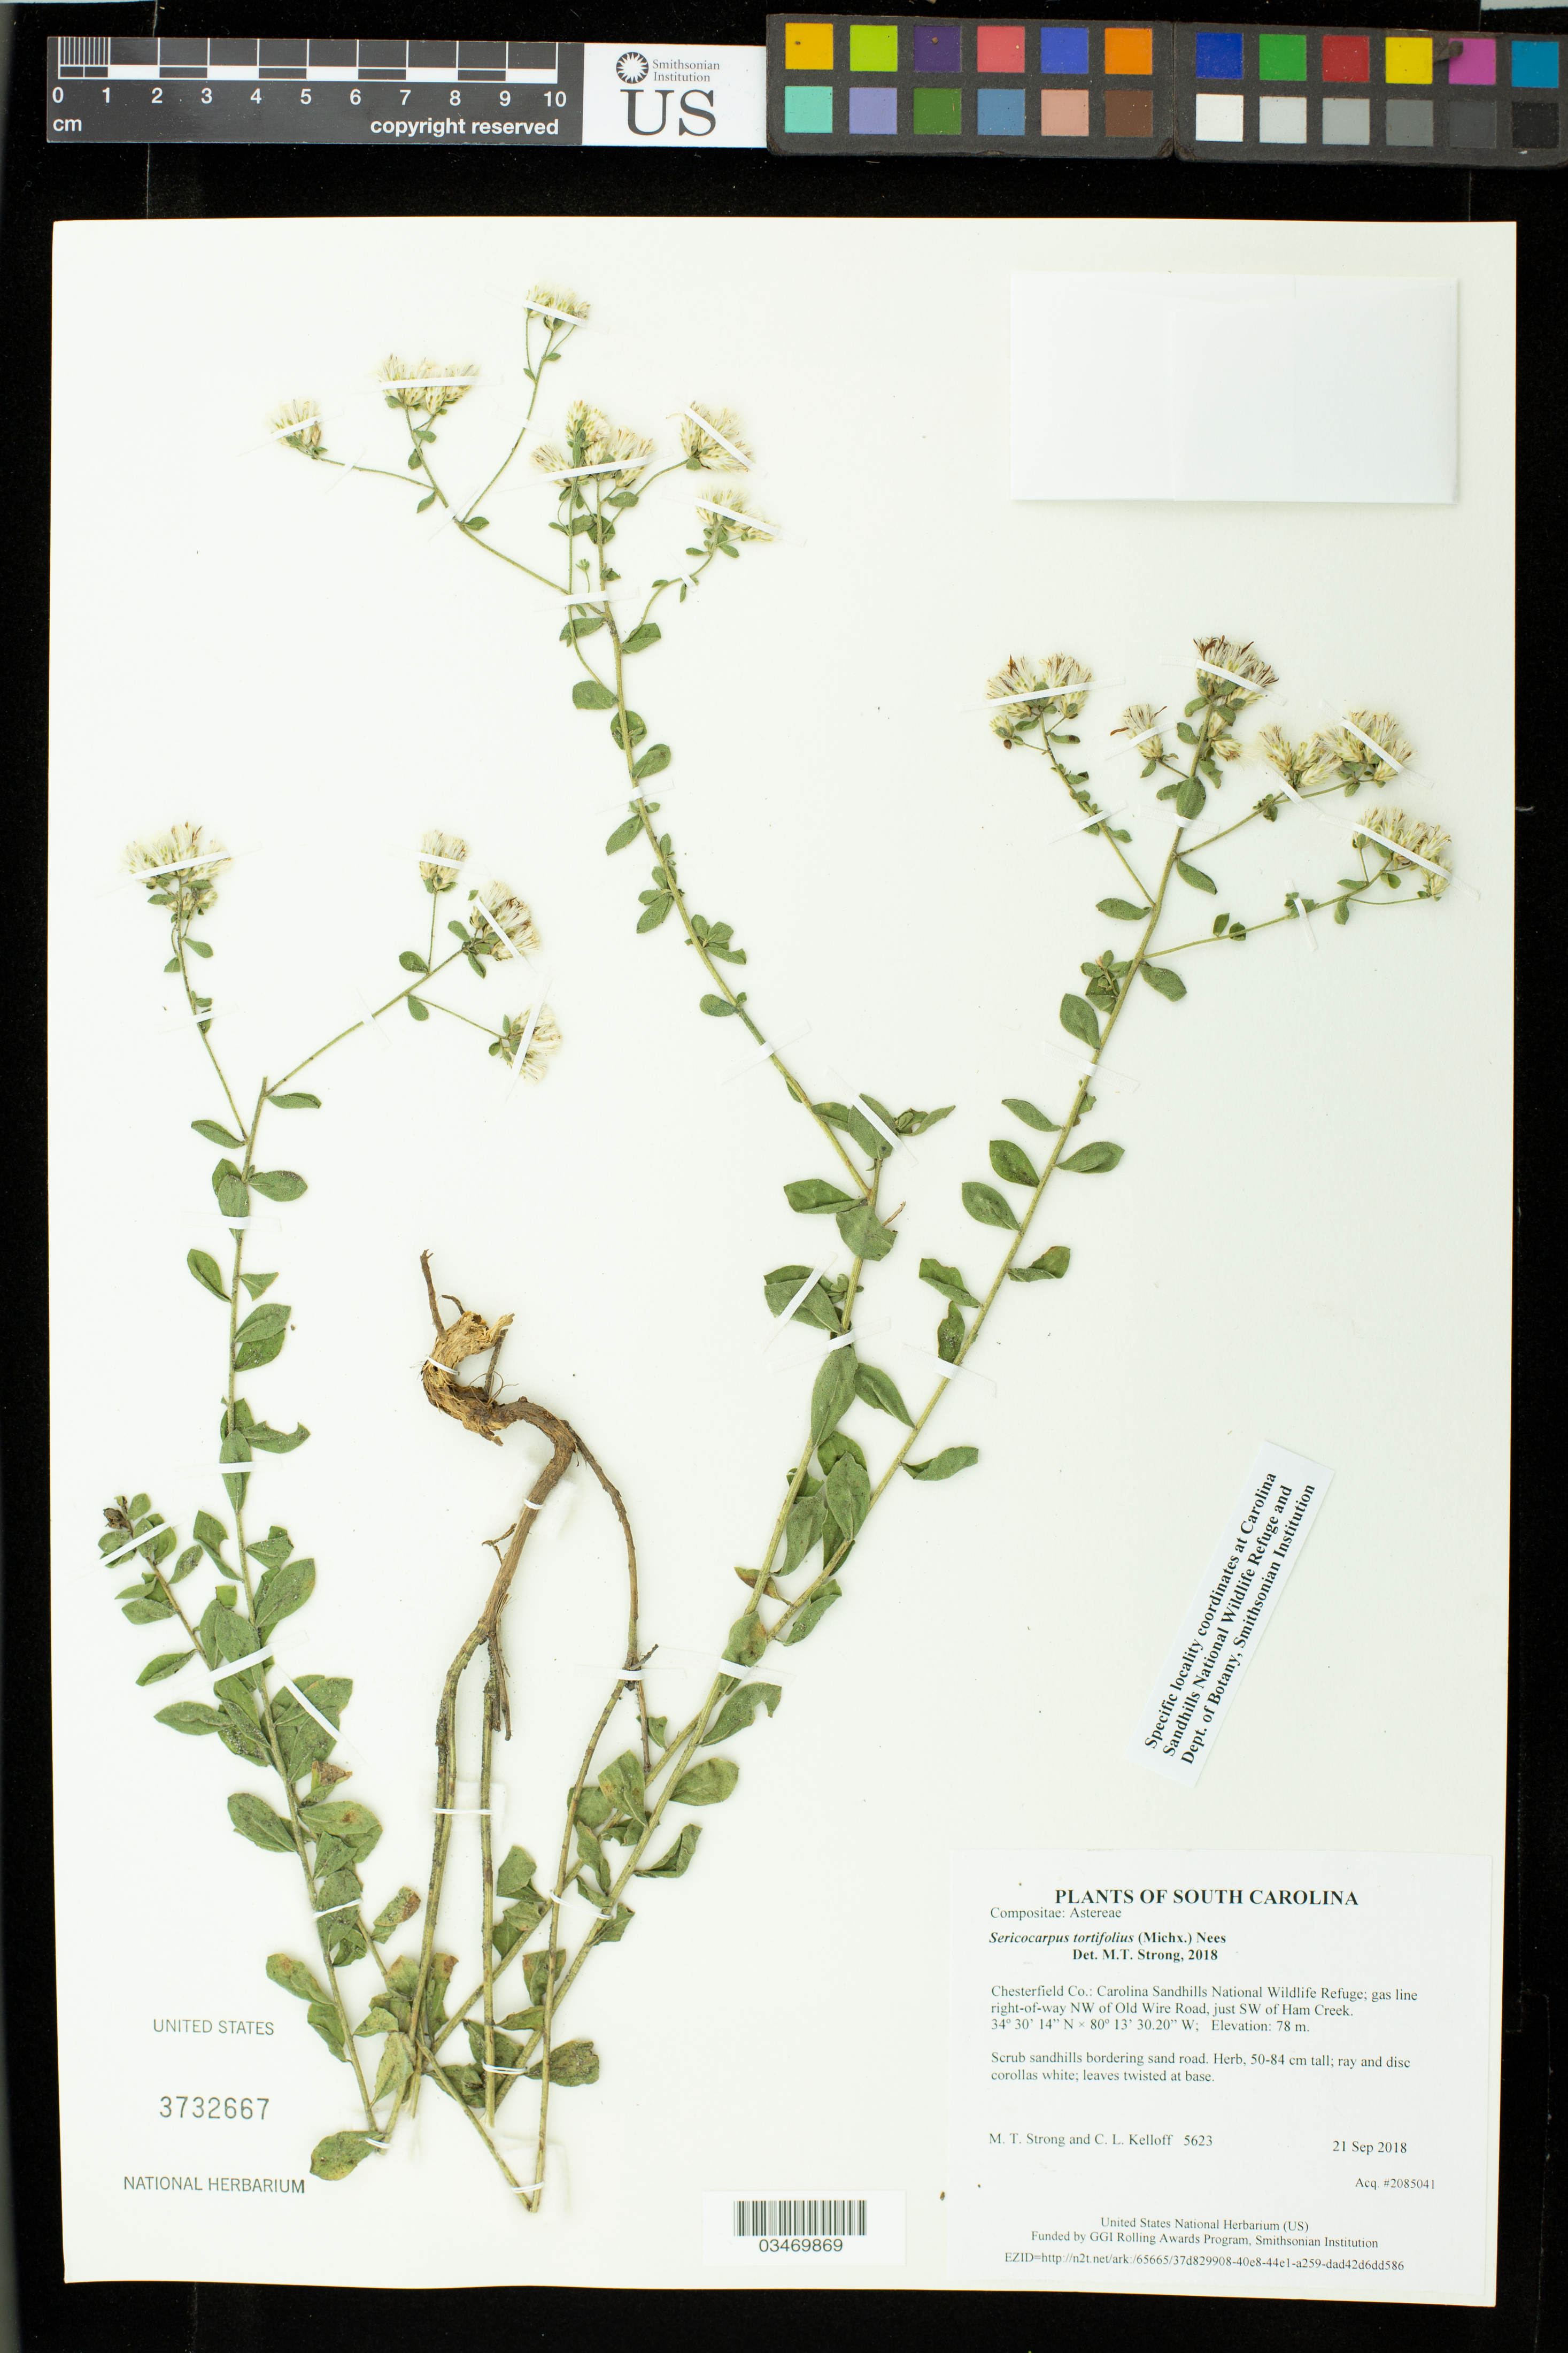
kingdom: Plantae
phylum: Tracheophyta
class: Magnoliopsida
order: Asterales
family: Asteraceae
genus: Sericocarpus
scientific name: Sericocarpus tortifolius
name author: (Michx.) Nees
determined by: Strong, M. T., (US), Smithsonian Institution - National Museum of Natural History (UNITED STATES)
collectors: M. T. Strong & C. L. Kelloff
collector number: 5623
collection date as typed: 21 Sep 2018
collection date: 2018-09-21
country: United States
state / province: South Carolina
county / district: Chesterfield Co.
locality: Carolina Sandhills National Wildlife Refuge; gas line right-of-way NW of Old Wire Road, just SW of Ham Creek.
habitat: Scrub sandhills bordering sand road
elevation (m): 78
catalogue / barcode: US 3732667